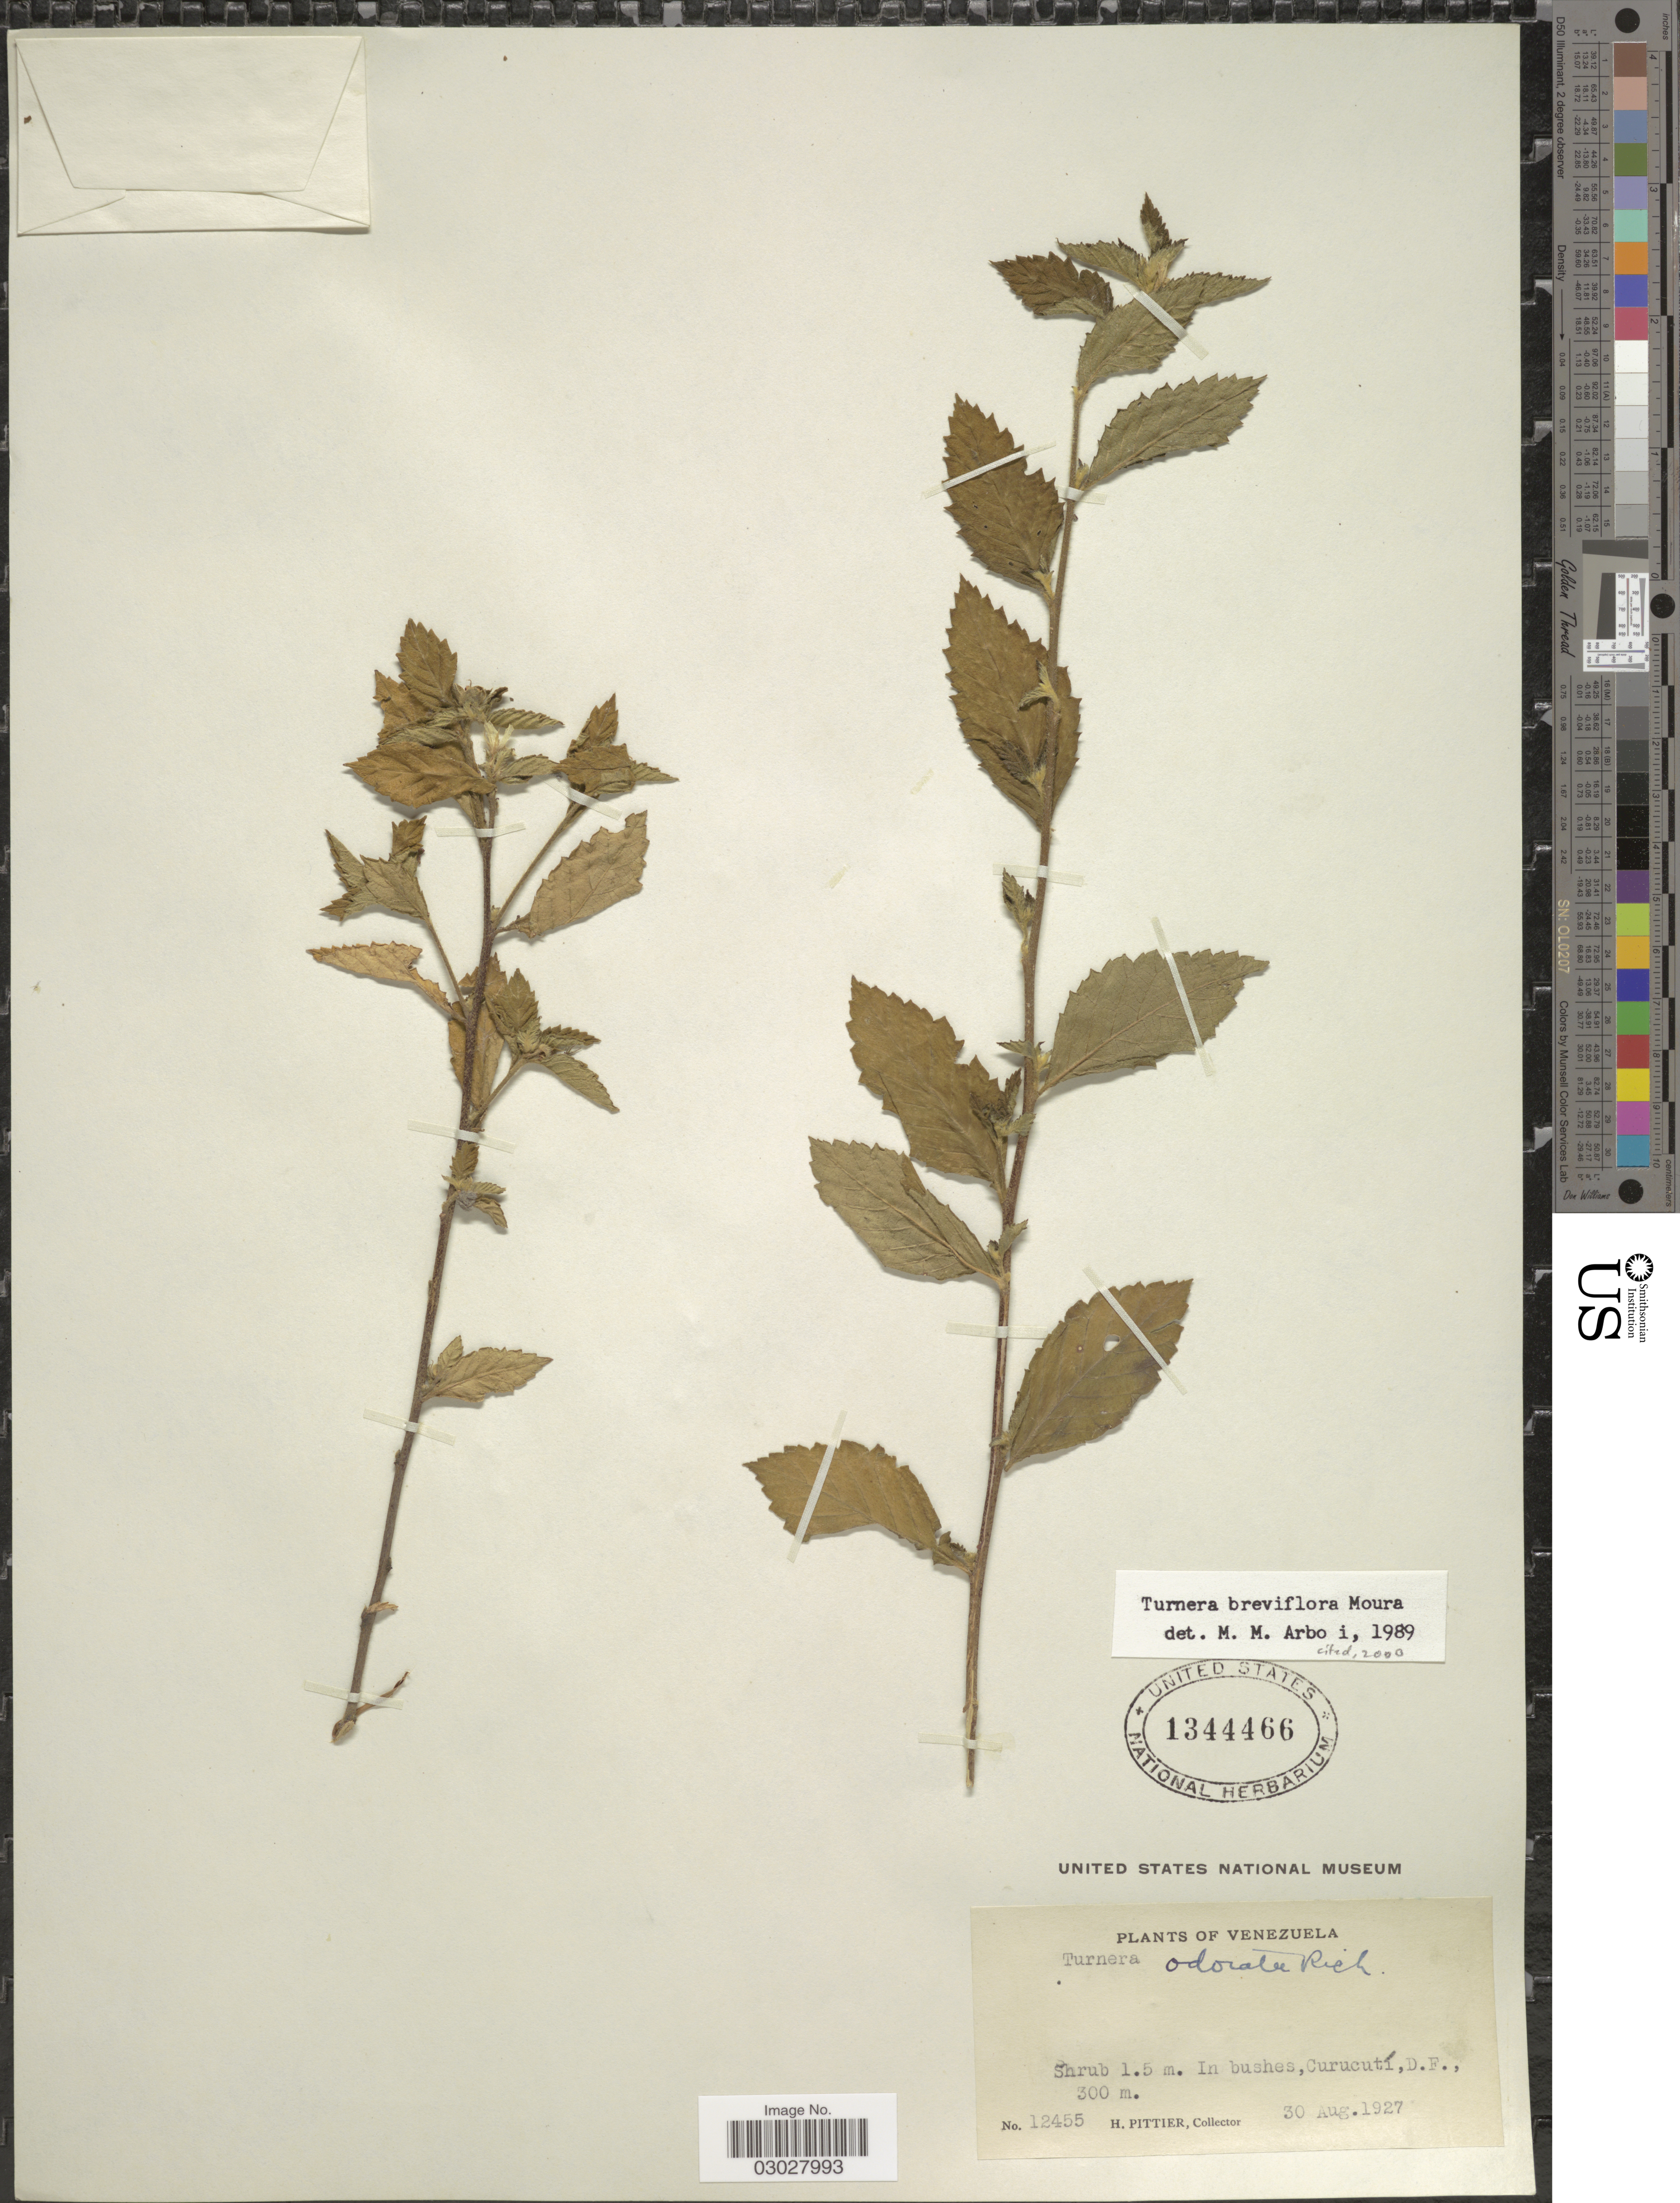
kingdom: Plantae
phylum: Tracheophyta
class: Magnoliopsida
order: Malpighiales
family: Turneraceae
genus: Turnera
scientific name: Turnera breviflora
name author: Moura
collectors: H. F. Pittier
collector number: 12455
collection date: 1927-08-30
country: Venezuela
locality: In bushes, Curucutí, D.F.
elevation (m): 300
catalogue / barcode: US 1344466